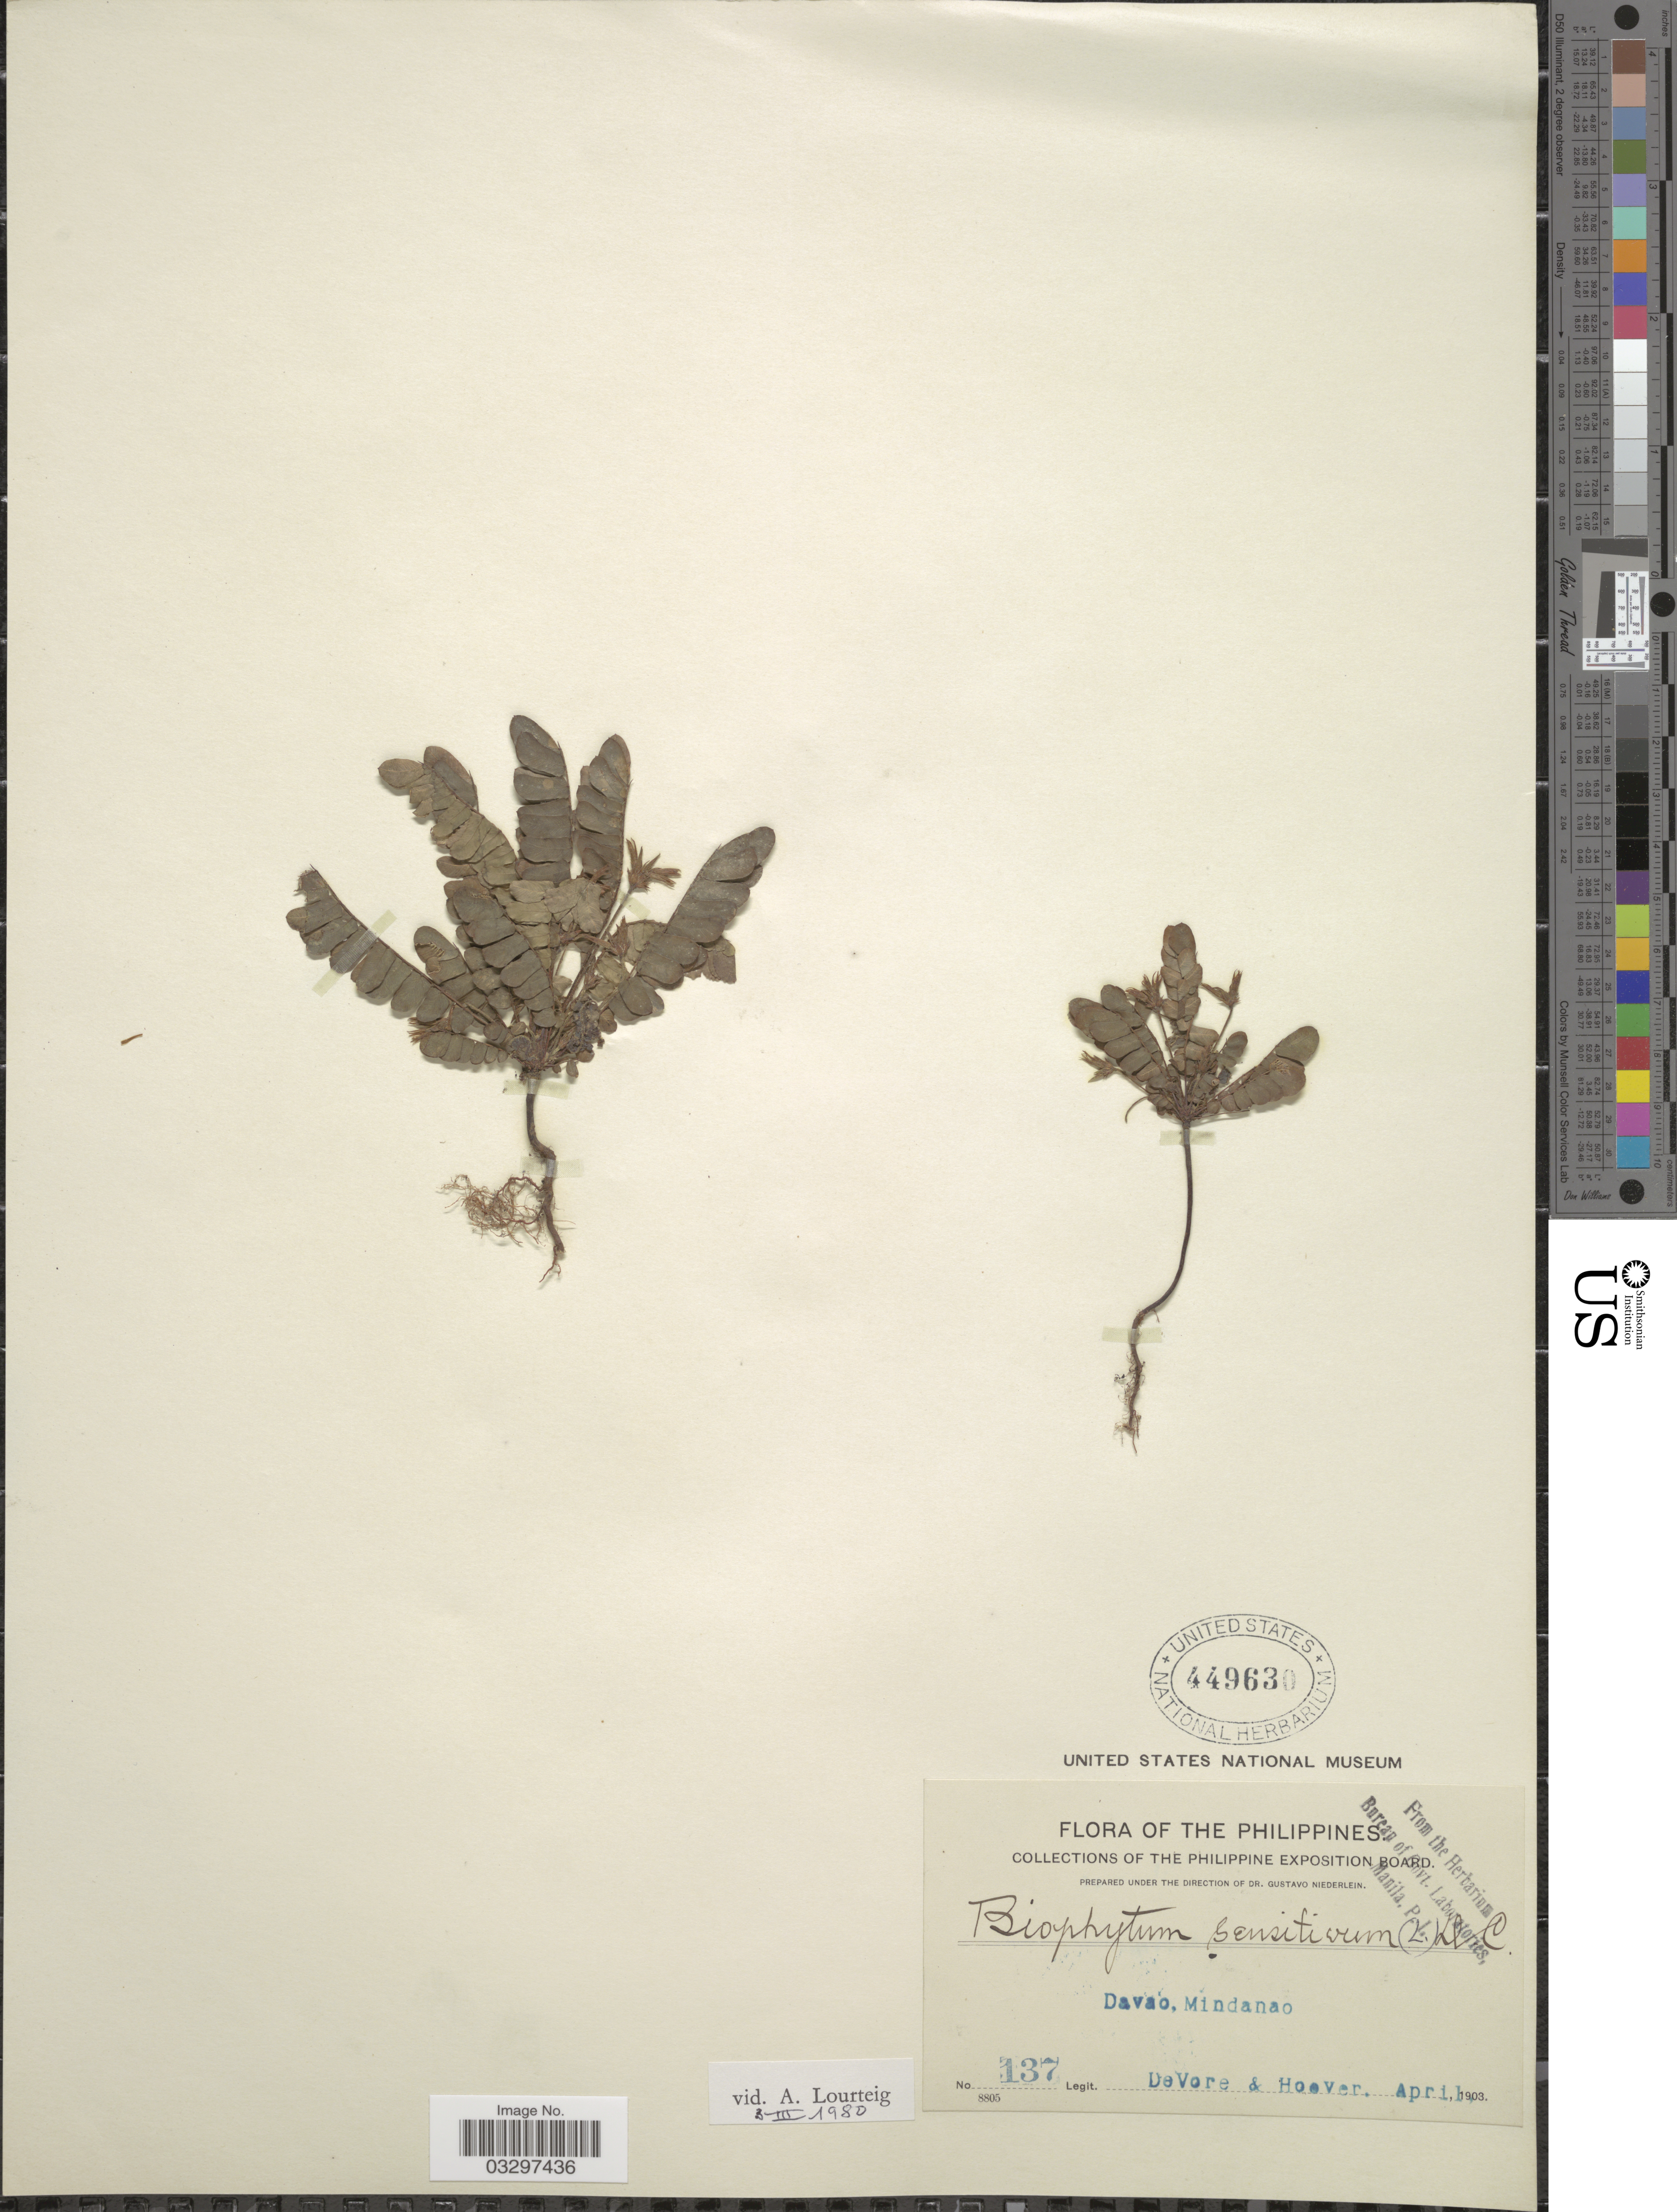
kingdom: Plantae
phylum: Tracheophyta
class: Magnoliopsida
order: Oxalidales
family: Oxalidaceae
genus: Biophytum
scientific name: Biophytum sensitivum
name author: (L.) DC.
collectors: -. DeVore & -- Hoover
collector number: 137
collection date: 1903-04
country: Philippines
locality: Davao, Mindanao.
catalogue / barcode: US 449630